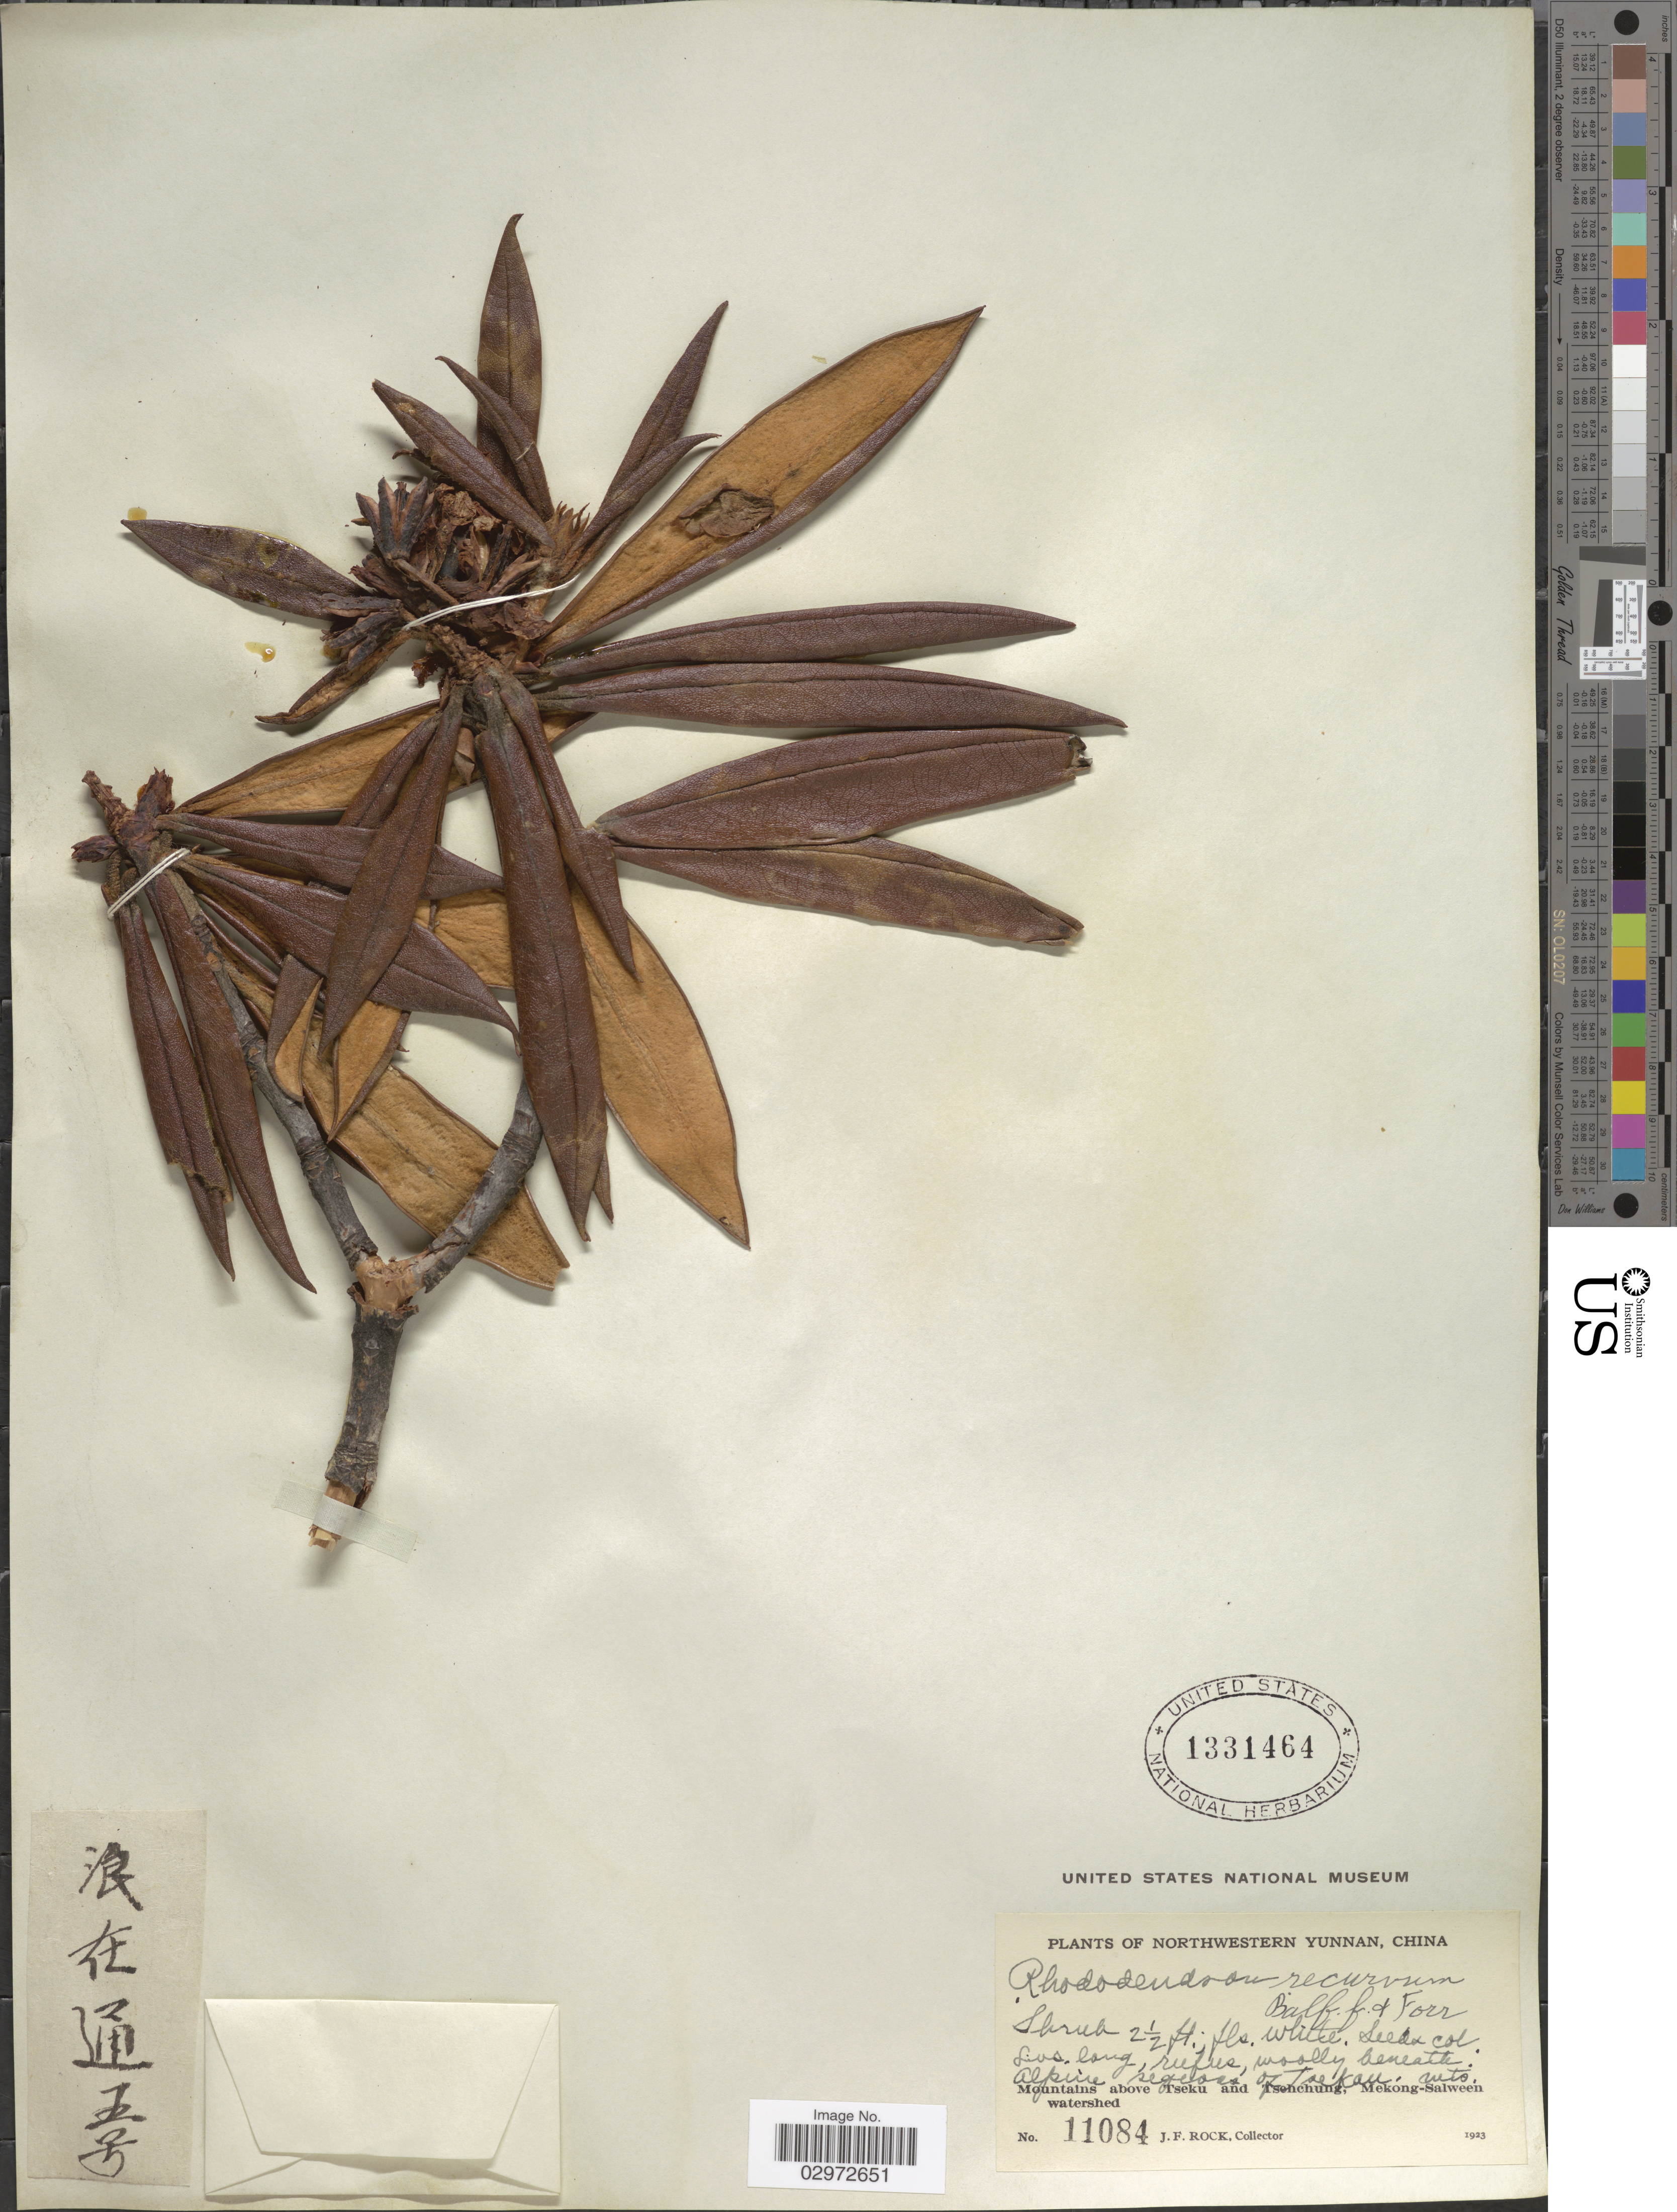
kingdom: Plantae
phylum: Tracheophyta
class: Magnoliopsida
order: Ericales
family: Ericaceae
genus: Rhododendron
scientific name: Rhododendron recurvum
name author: Balf. f. & Forrest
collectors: J. Rock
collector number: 11084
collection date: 1923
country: China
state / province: Yunnan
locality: Northwestern Yunnan. Alpine region of Tseku mts. Mountains above Tseku and Tsehchung, Mekong-Salween watershed.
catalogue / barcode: US 1331464